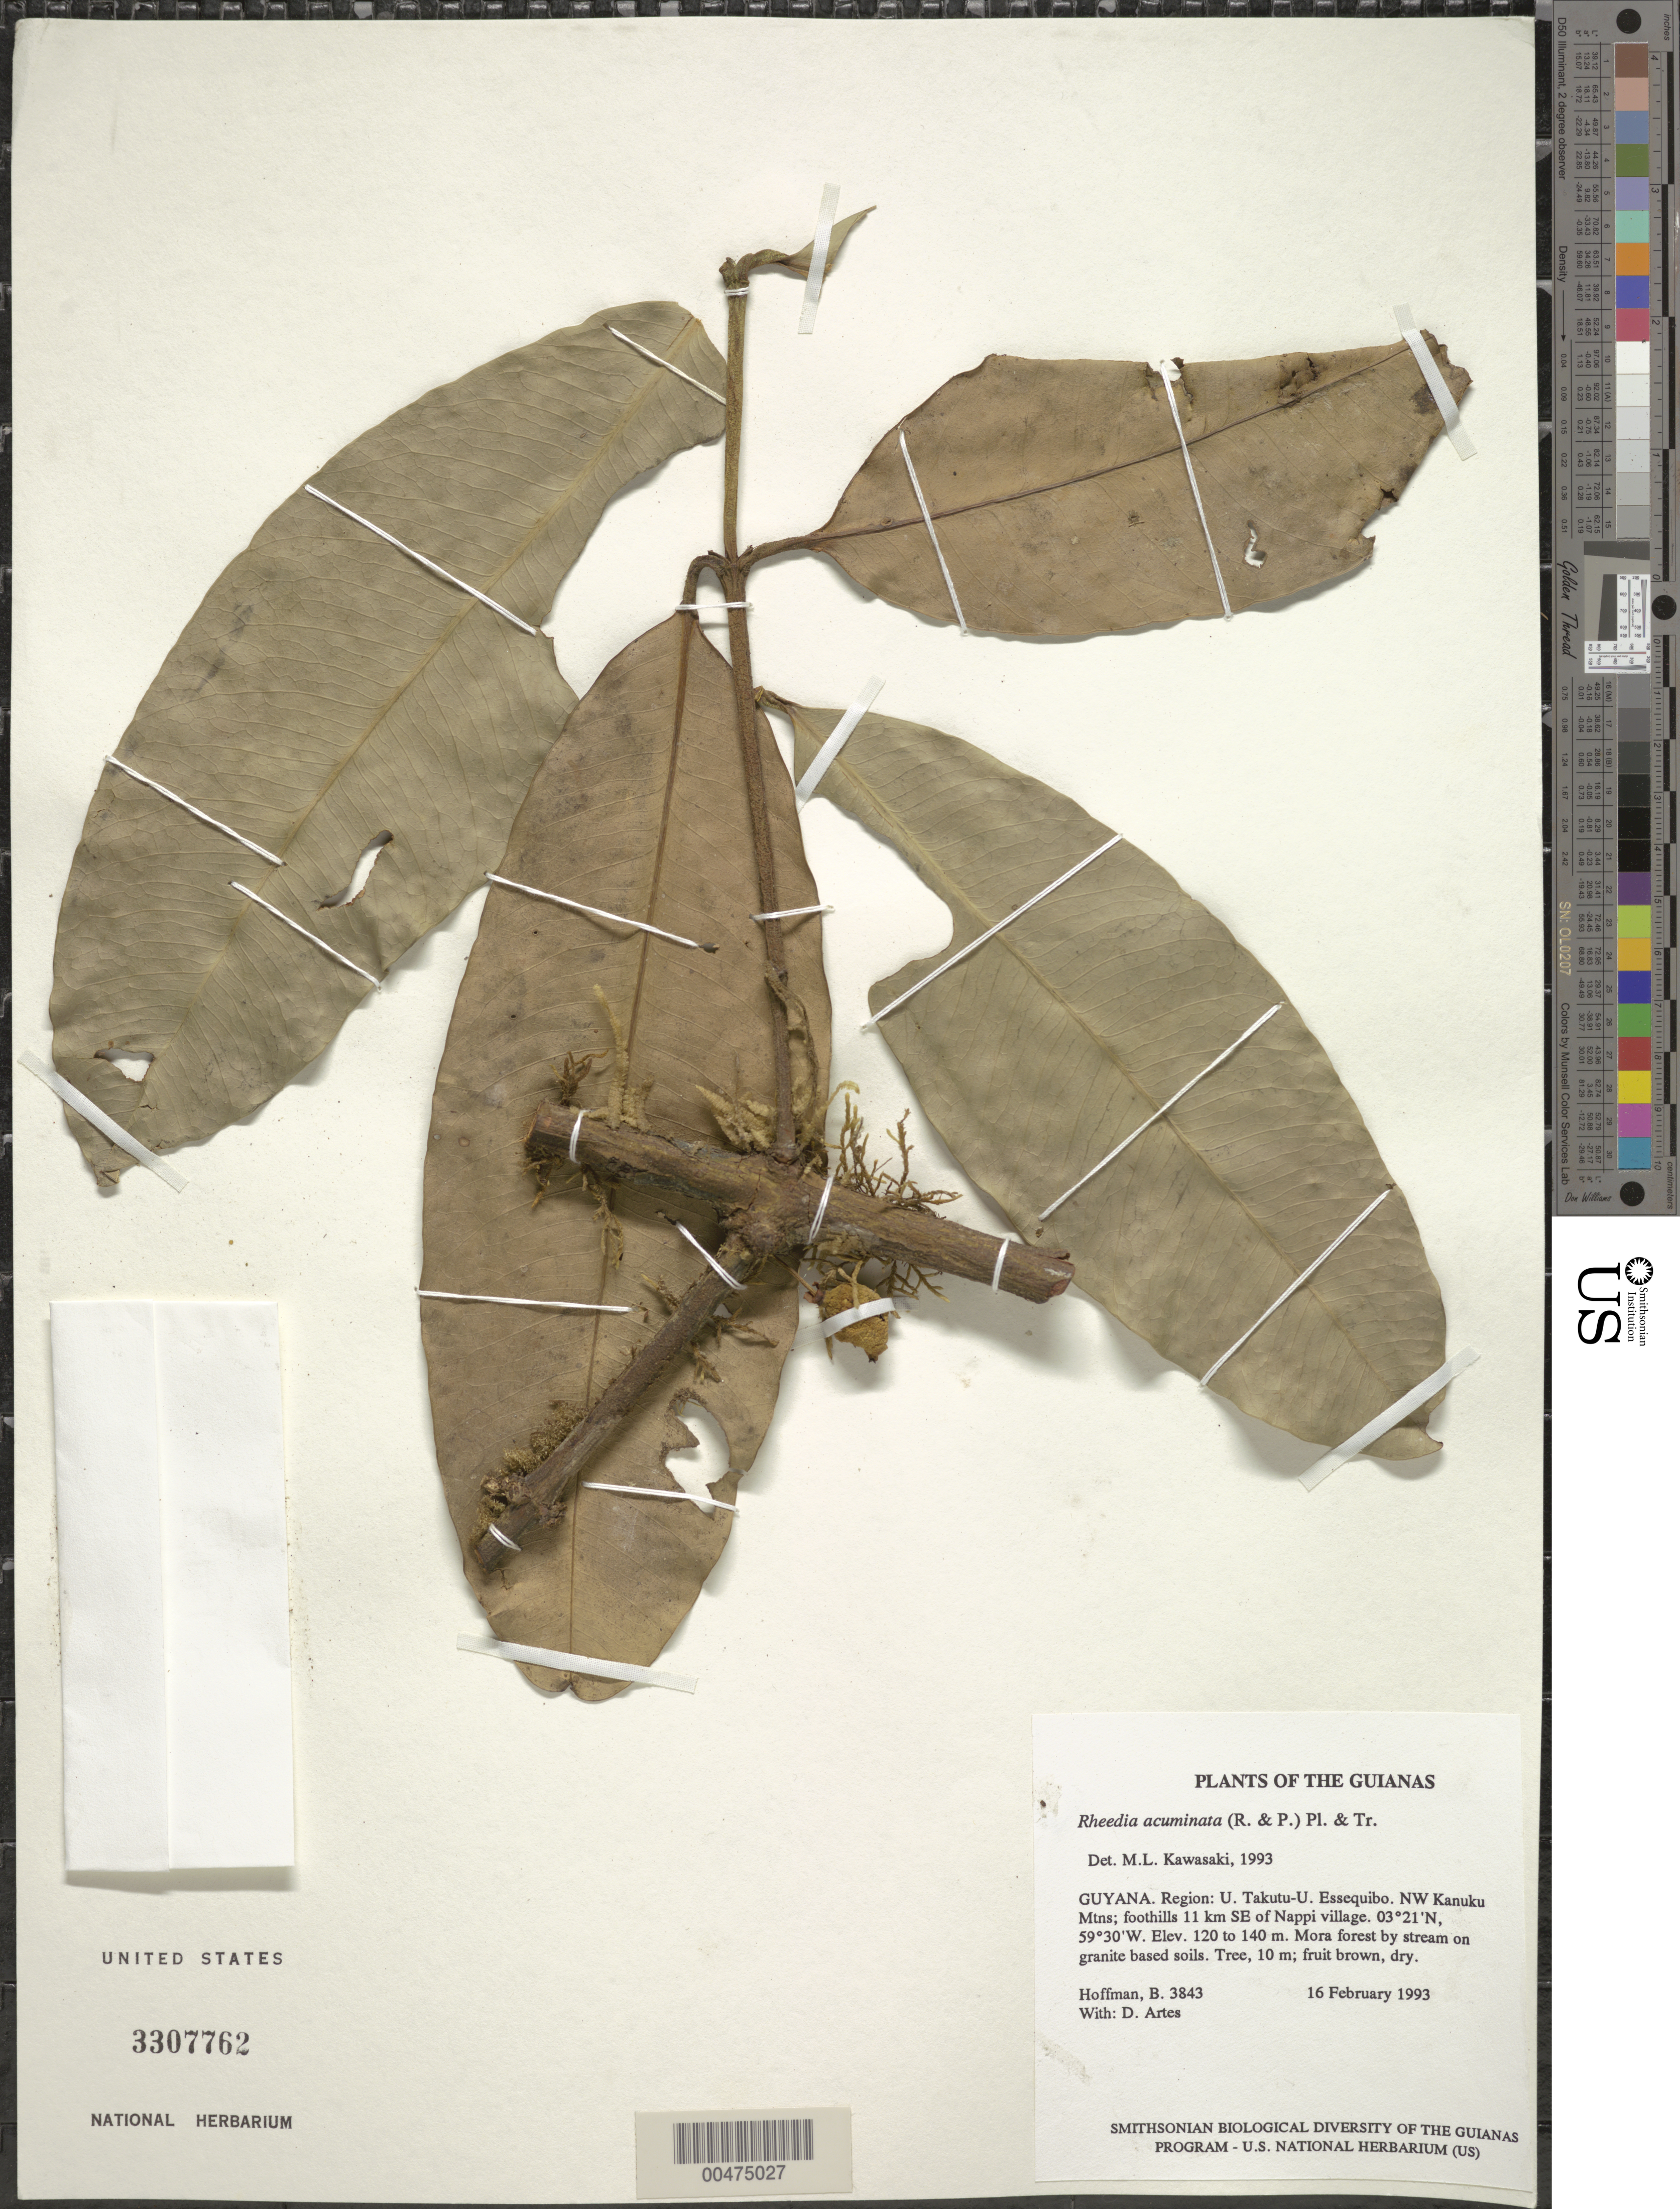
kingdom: Plantae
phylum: Tracheophyta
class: Magnoliopsida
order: Malpighiales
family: Clusiaceae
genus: Garcinia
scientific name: Garcinia madruno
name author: (Kunth) Hammel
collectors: B. Hoffman & D. Artes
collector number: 3843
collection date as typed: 16 February 1993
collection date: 1993-02-16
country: Guyana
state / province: U. Takutu-U. Essequibo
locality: NW Kanuku Mountains; foothills 11 km SE of Nappi village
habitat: Mora forest by stream on granite based soils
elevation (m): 120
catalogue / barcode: US 3307762